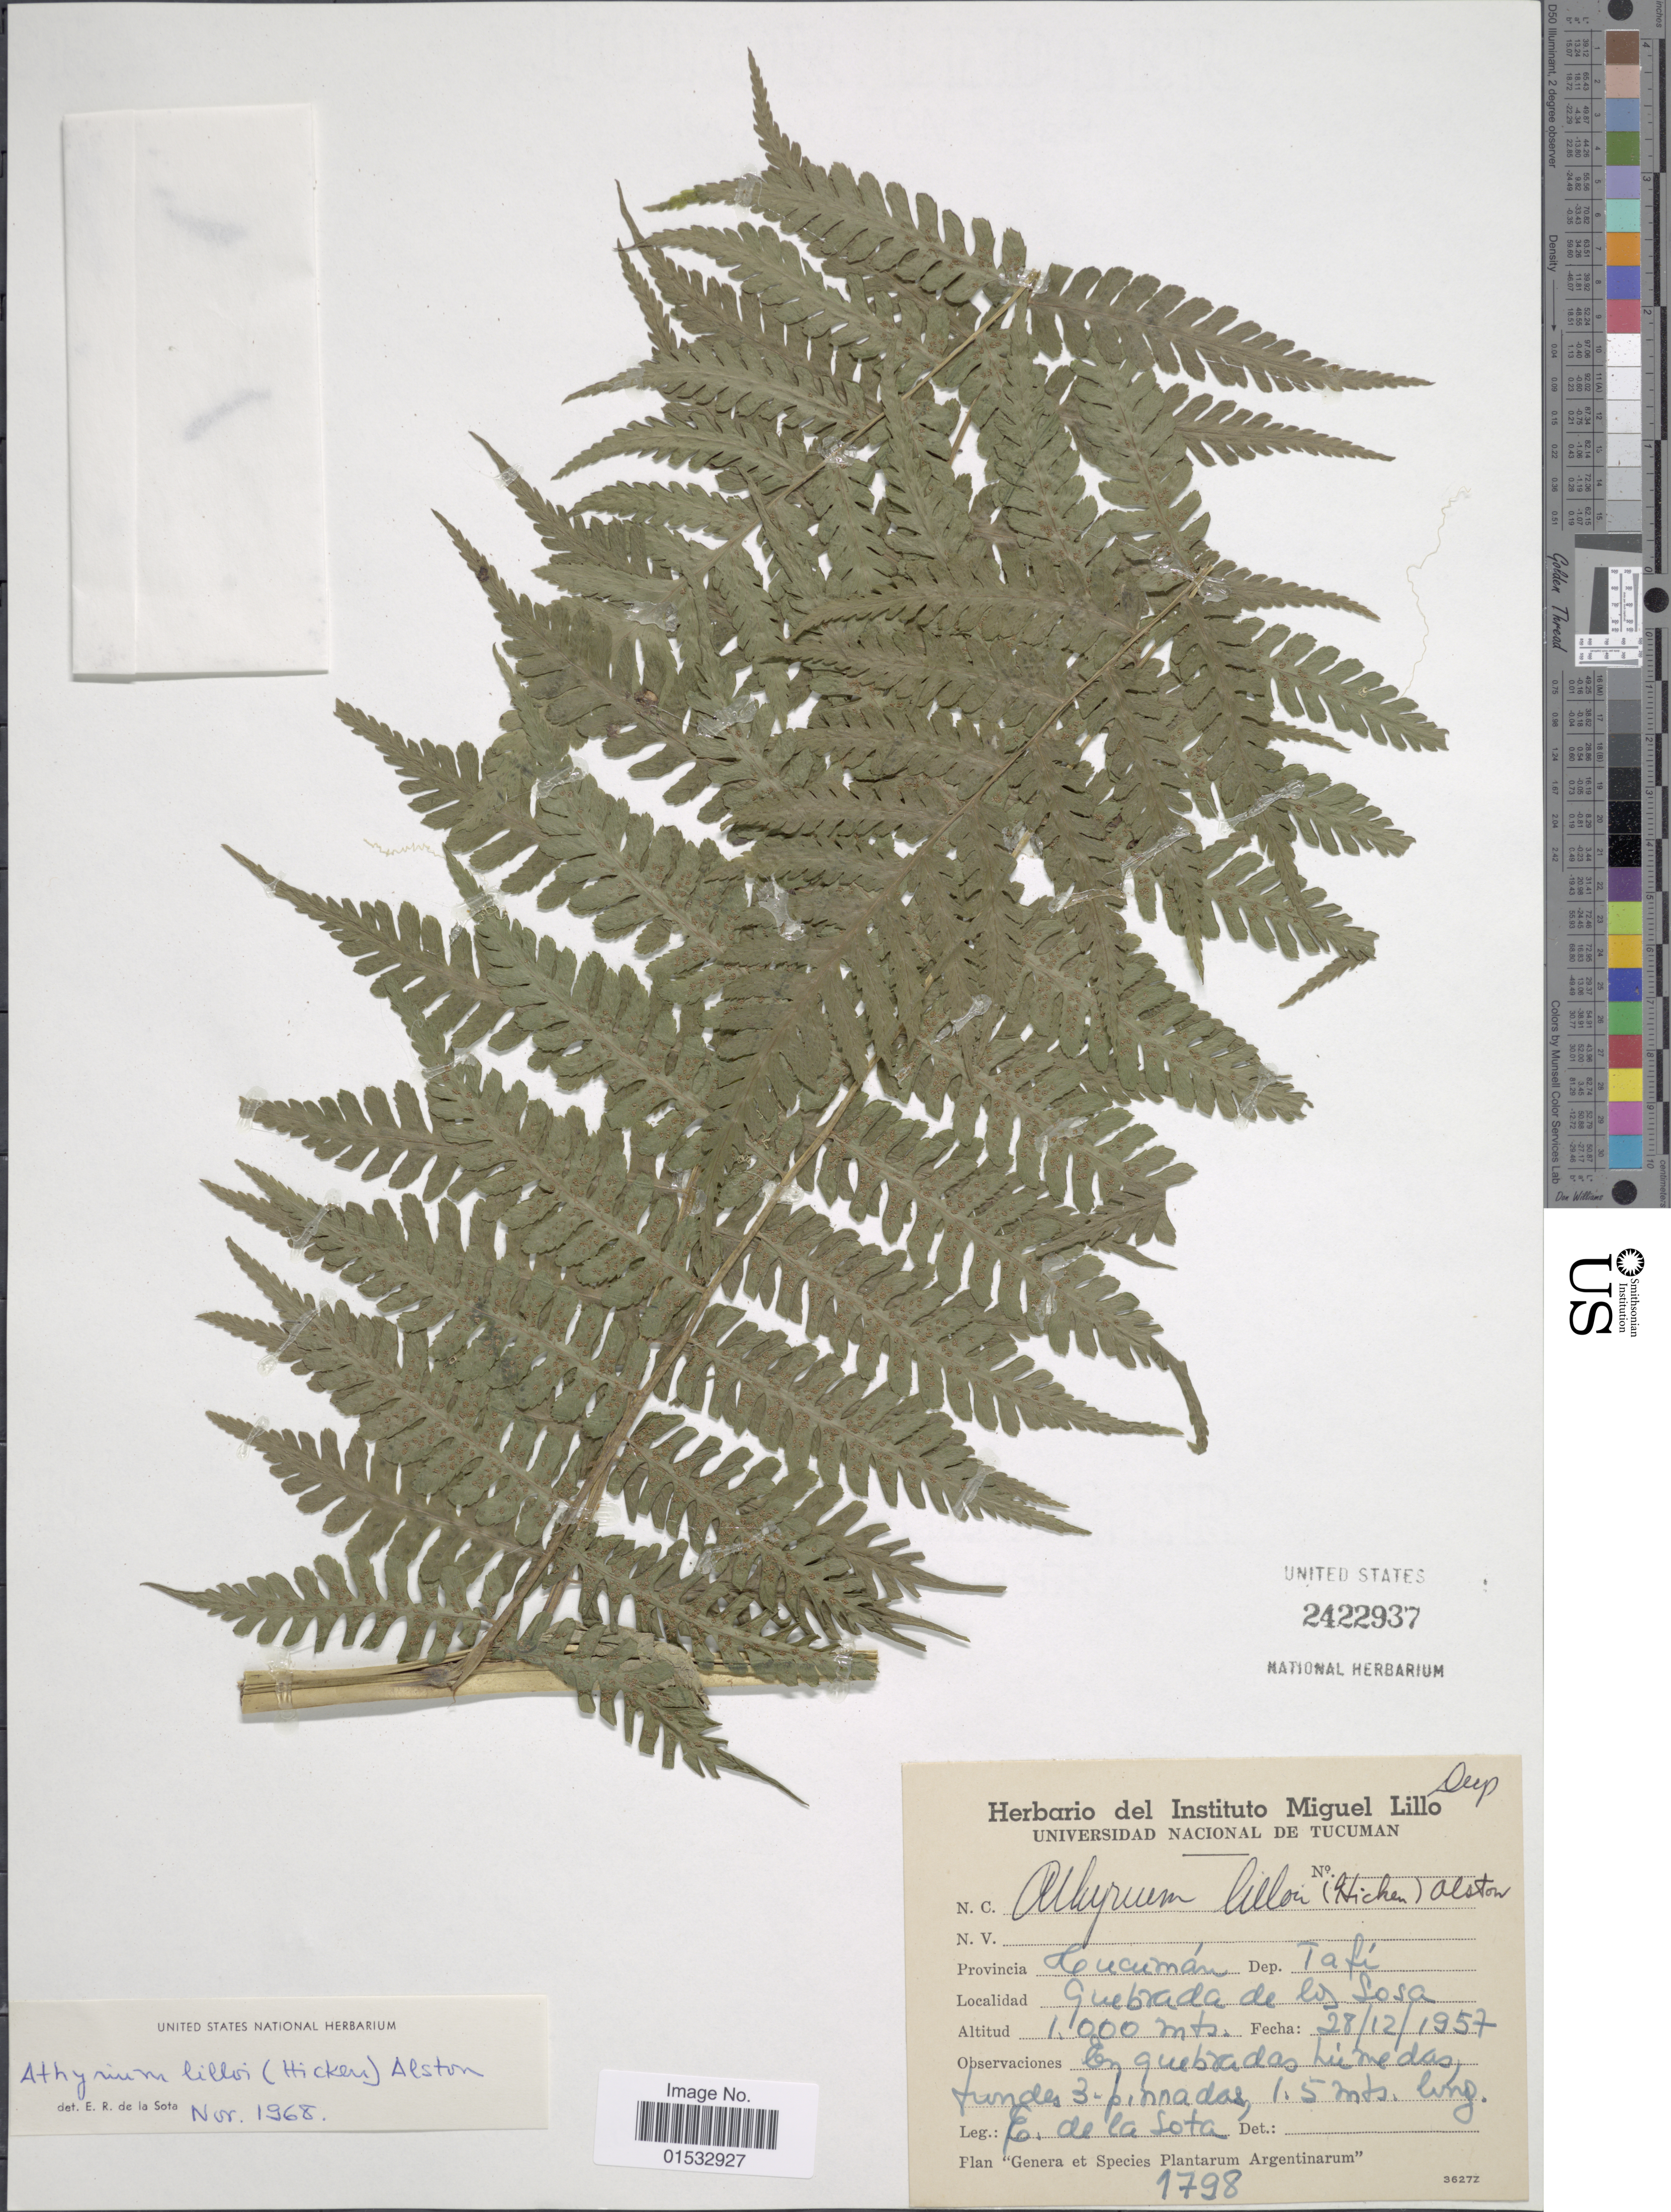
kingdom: Plantae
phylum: Tracheophyta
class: Polypodiopsida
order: Polypodiales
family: Athyriaceae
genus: Diplazium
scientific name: Diplazium lilloi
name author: (Hicken) R.M. Tryon & A.F. Tryon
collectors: E. R. de la Sota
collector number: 1798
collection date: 1957-12-28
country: Argentina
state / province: Tucuman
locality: Dep. Tafí, Quebrada de los Sosa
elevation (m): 1000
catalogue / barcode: US 2422937